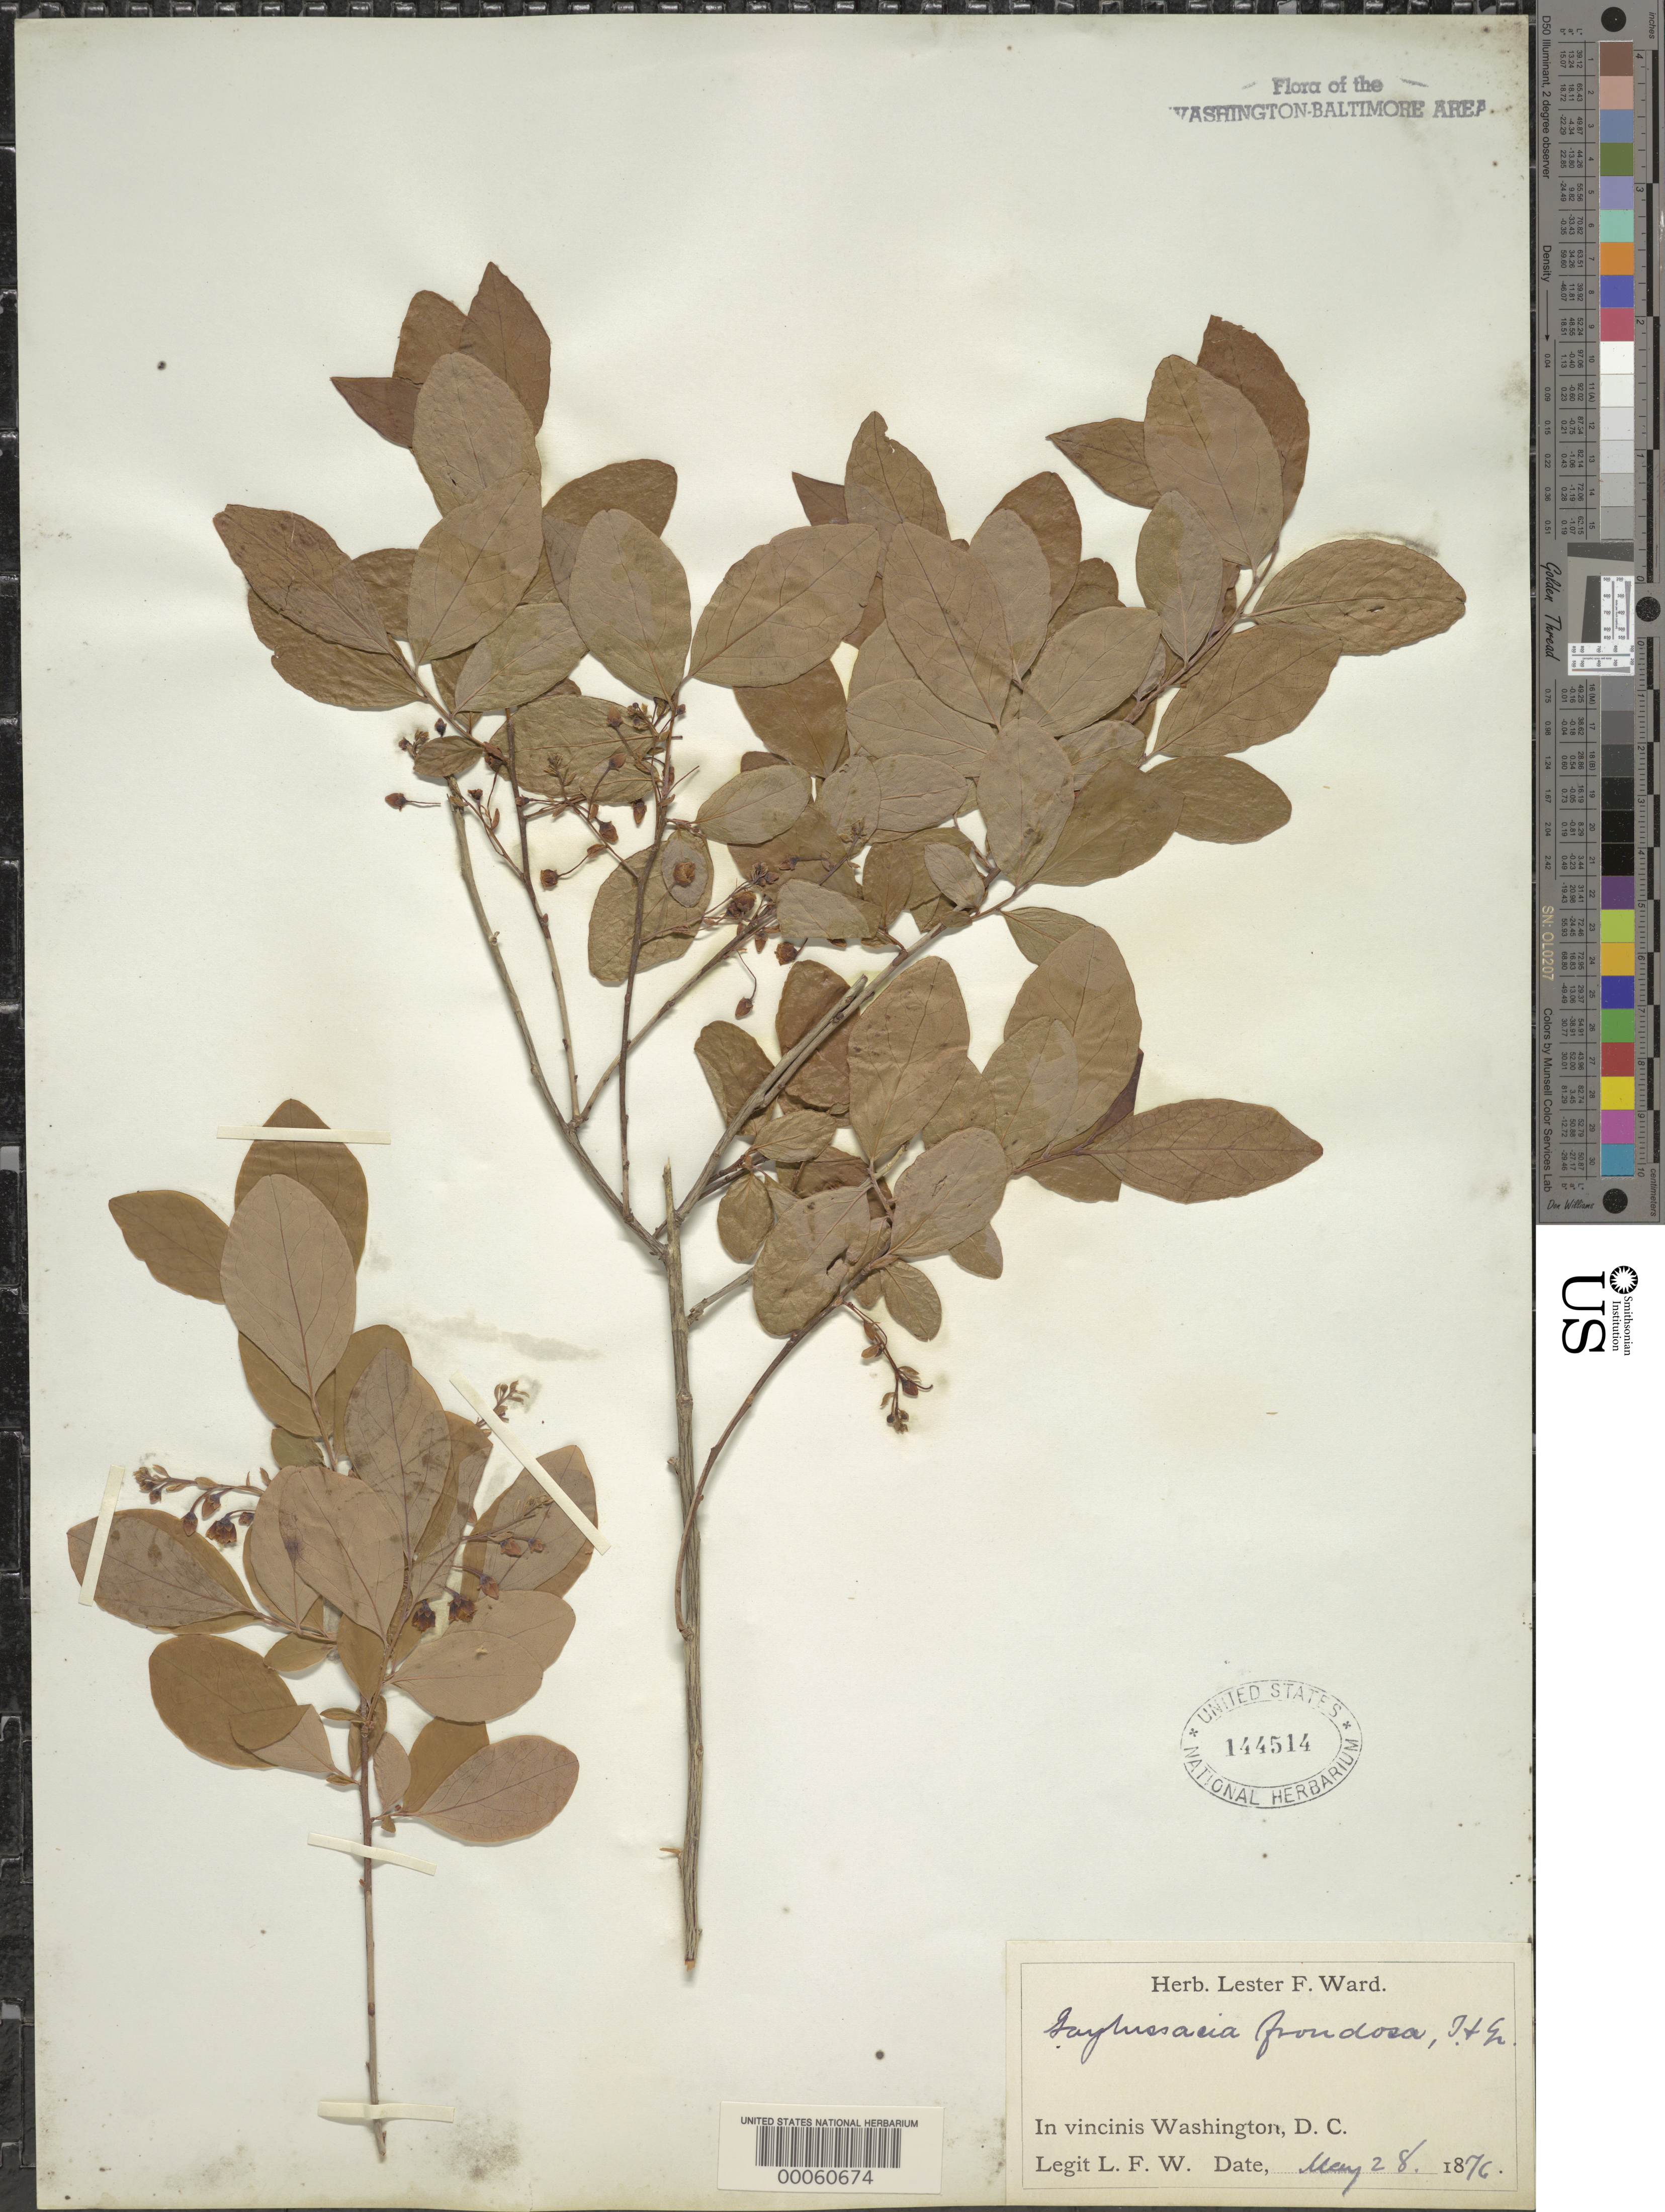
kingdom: Plantae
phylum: Tracheophyta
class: Magnoliopsida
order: Ericales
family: Ericaceae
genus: Gaylussacia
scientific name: Gaylussacia frondosa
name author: (L.) Torr. & A. Gray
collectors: L. F. Ward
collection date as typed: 28 May 1876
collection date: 1876-05-28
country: United States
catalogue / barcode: US 144514